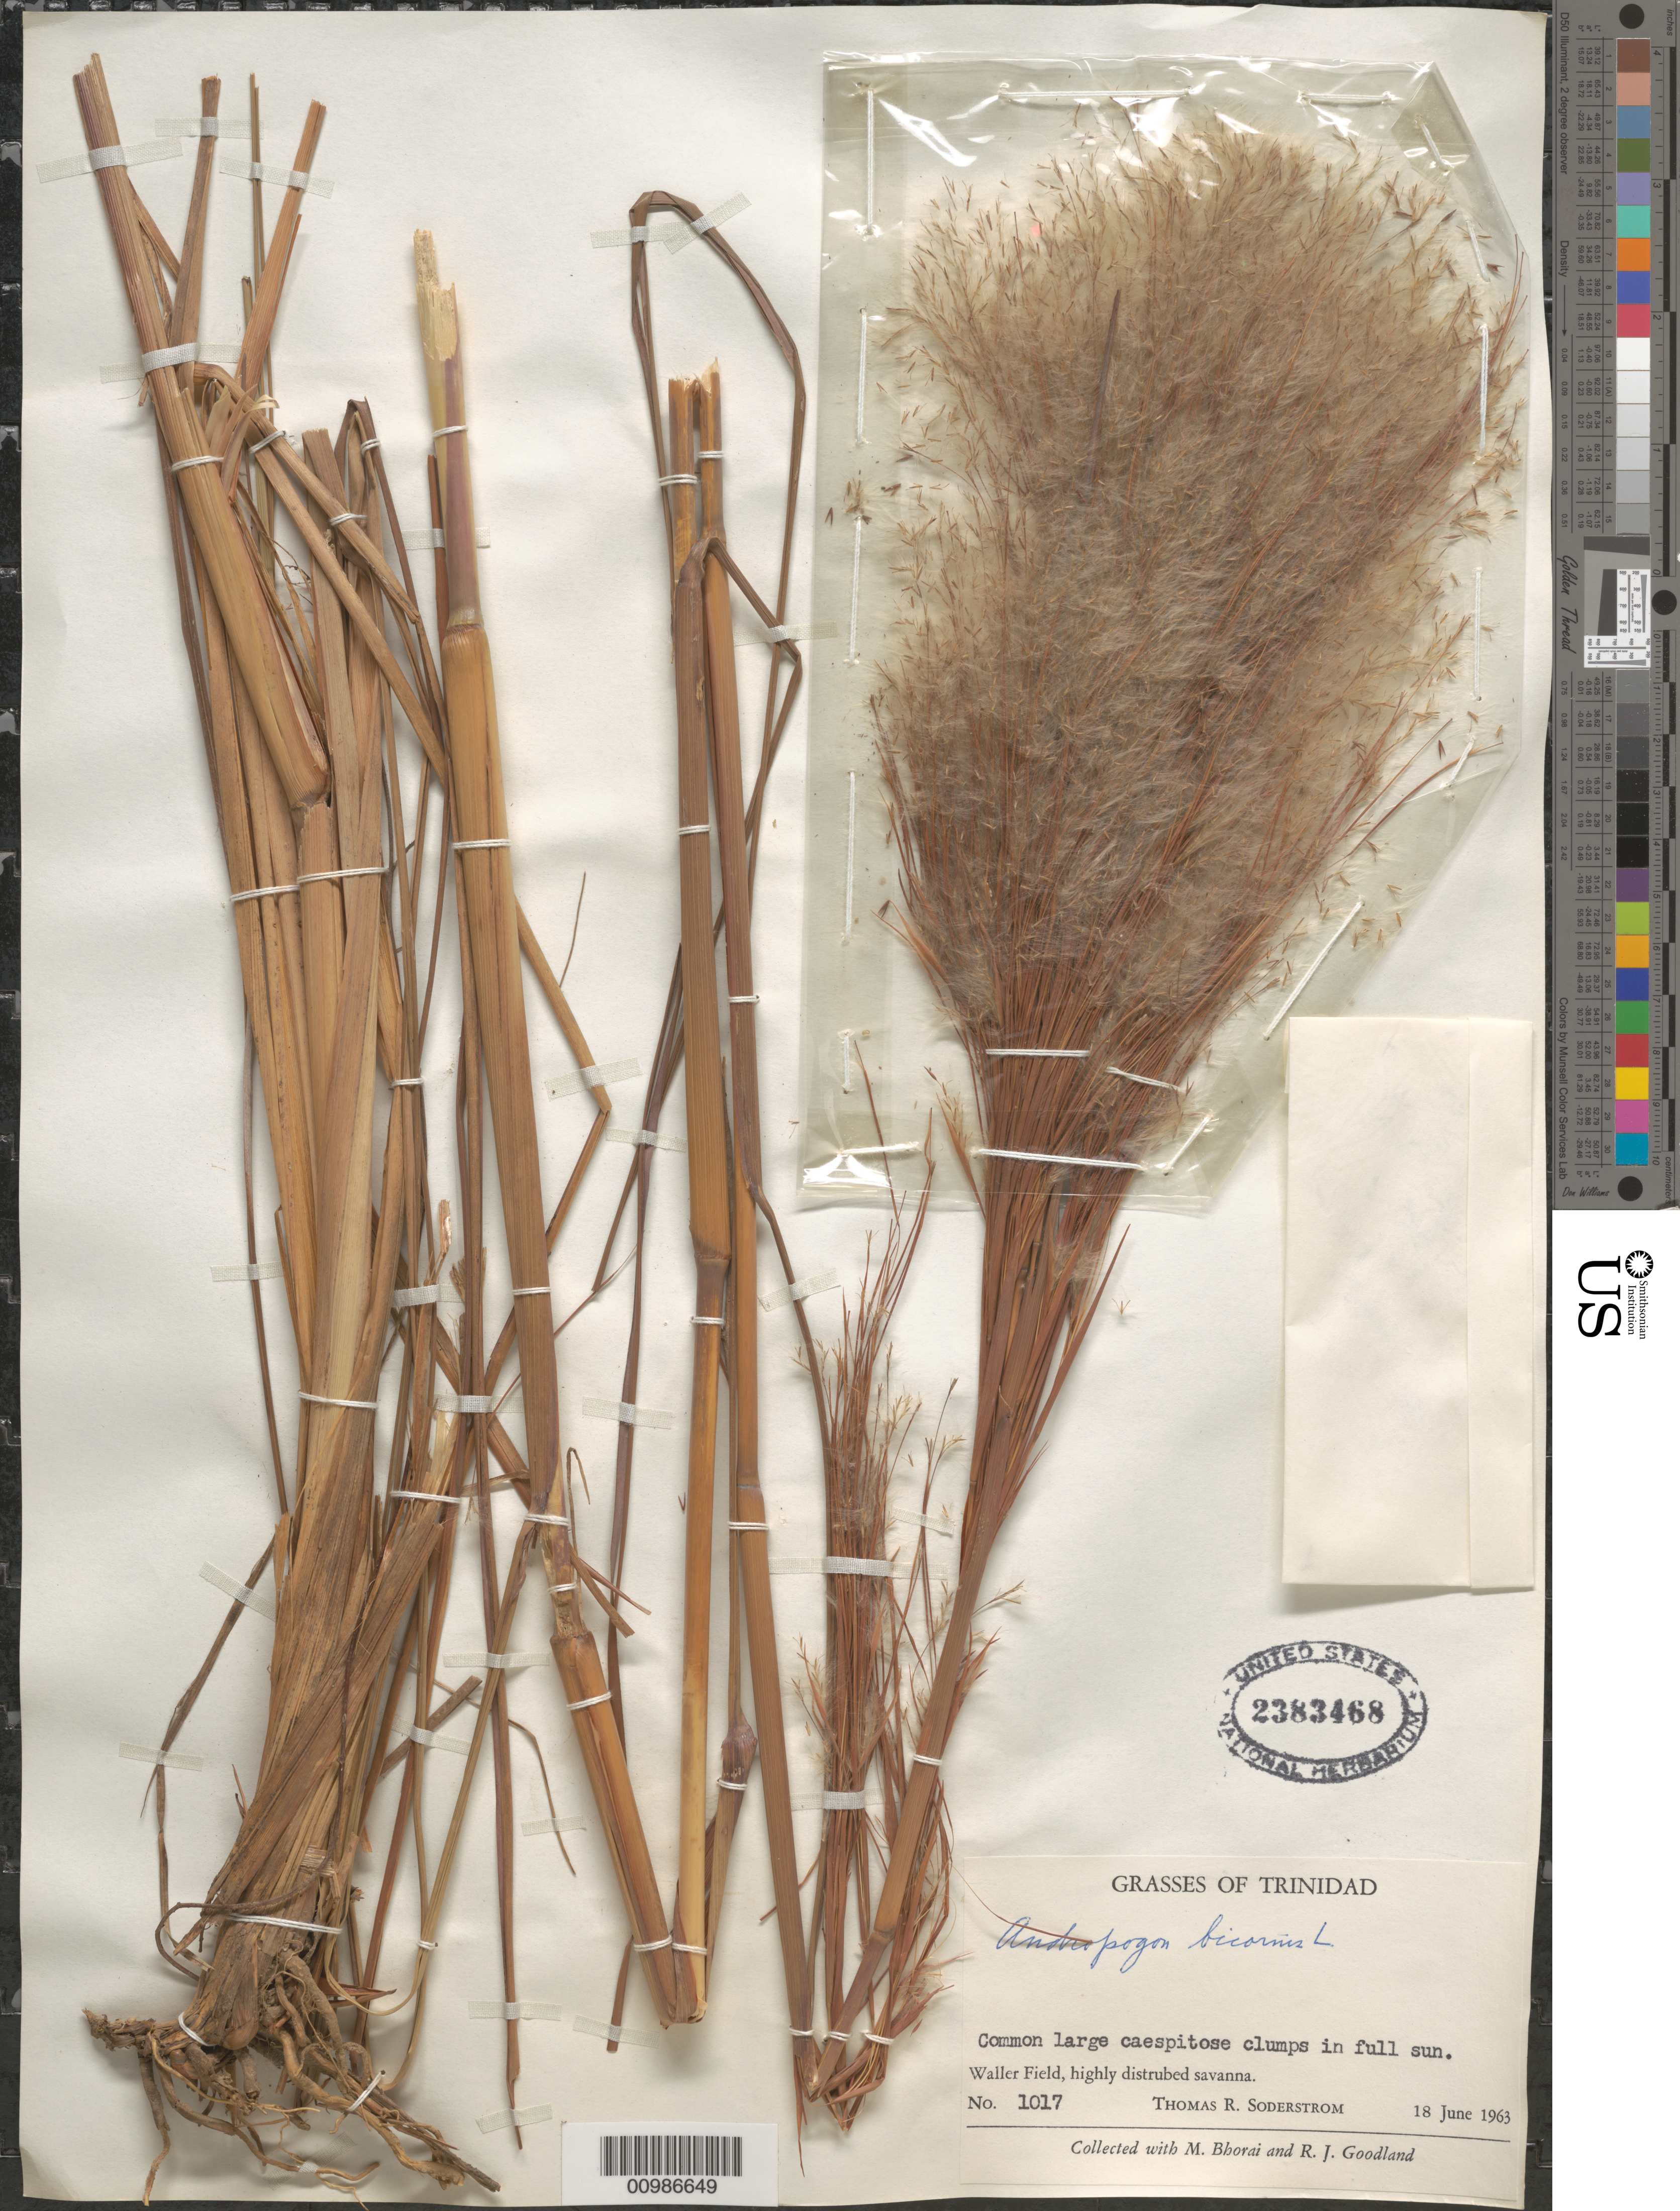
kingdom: Plantae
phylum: Tracheophyta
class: Liliopsida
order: Poales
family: Poaceae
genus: Andropogon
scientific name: Andropogon bicornis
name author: L.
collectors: T. R. Soderstrom, M. Bhorai & R. Goodland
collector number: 1017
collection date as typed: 18 Jun 1963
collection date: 1963-06-18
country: Trinidad and Tobago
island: Trinidad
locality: Waller Field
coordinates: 0 N, 0 E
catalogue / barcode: US 2383468